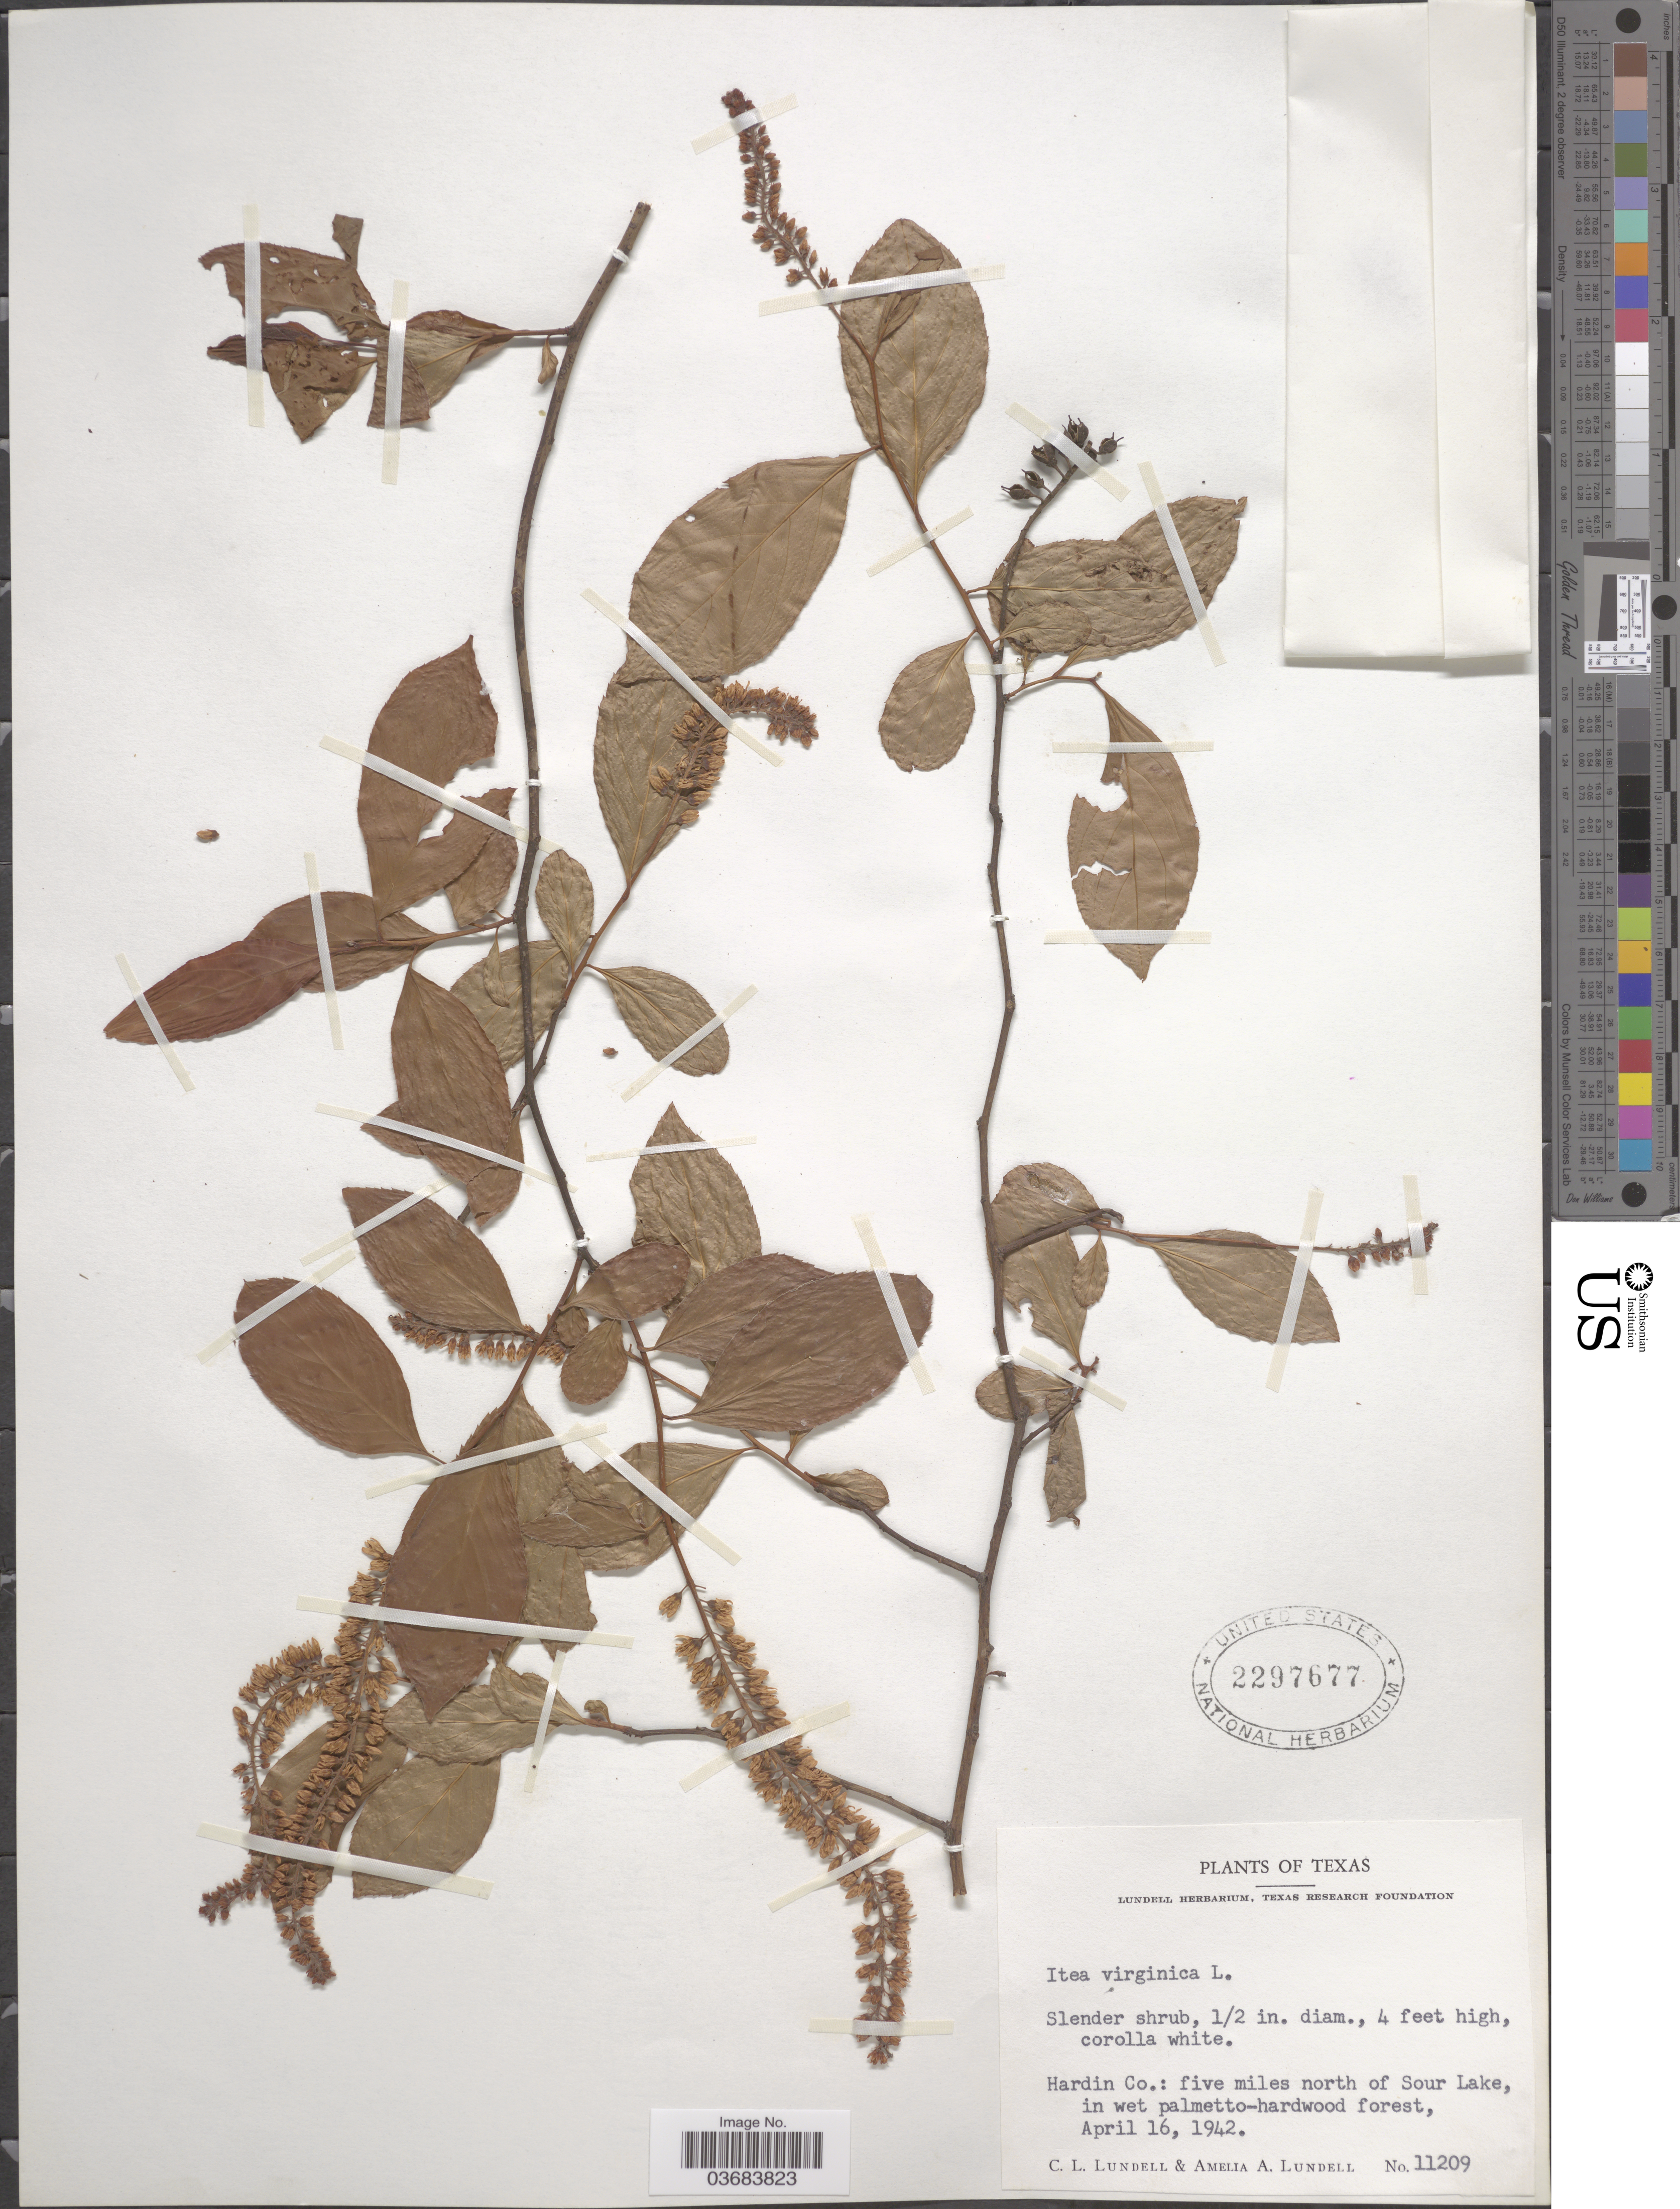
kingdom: Plantae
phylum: Tracheophyta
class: Magnoliopsida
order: Saxifragales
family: Iteaceae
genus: Itea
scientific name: Itea virginica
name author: L.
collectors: C. L. Lundell & A. A. Lundell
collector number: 11209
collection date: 1942-04-16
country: United States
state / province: Texas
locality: Hardin Co.: five miles north of Sour Lake, in wet palmetto-hardwood forest.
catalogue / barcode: US 2297677